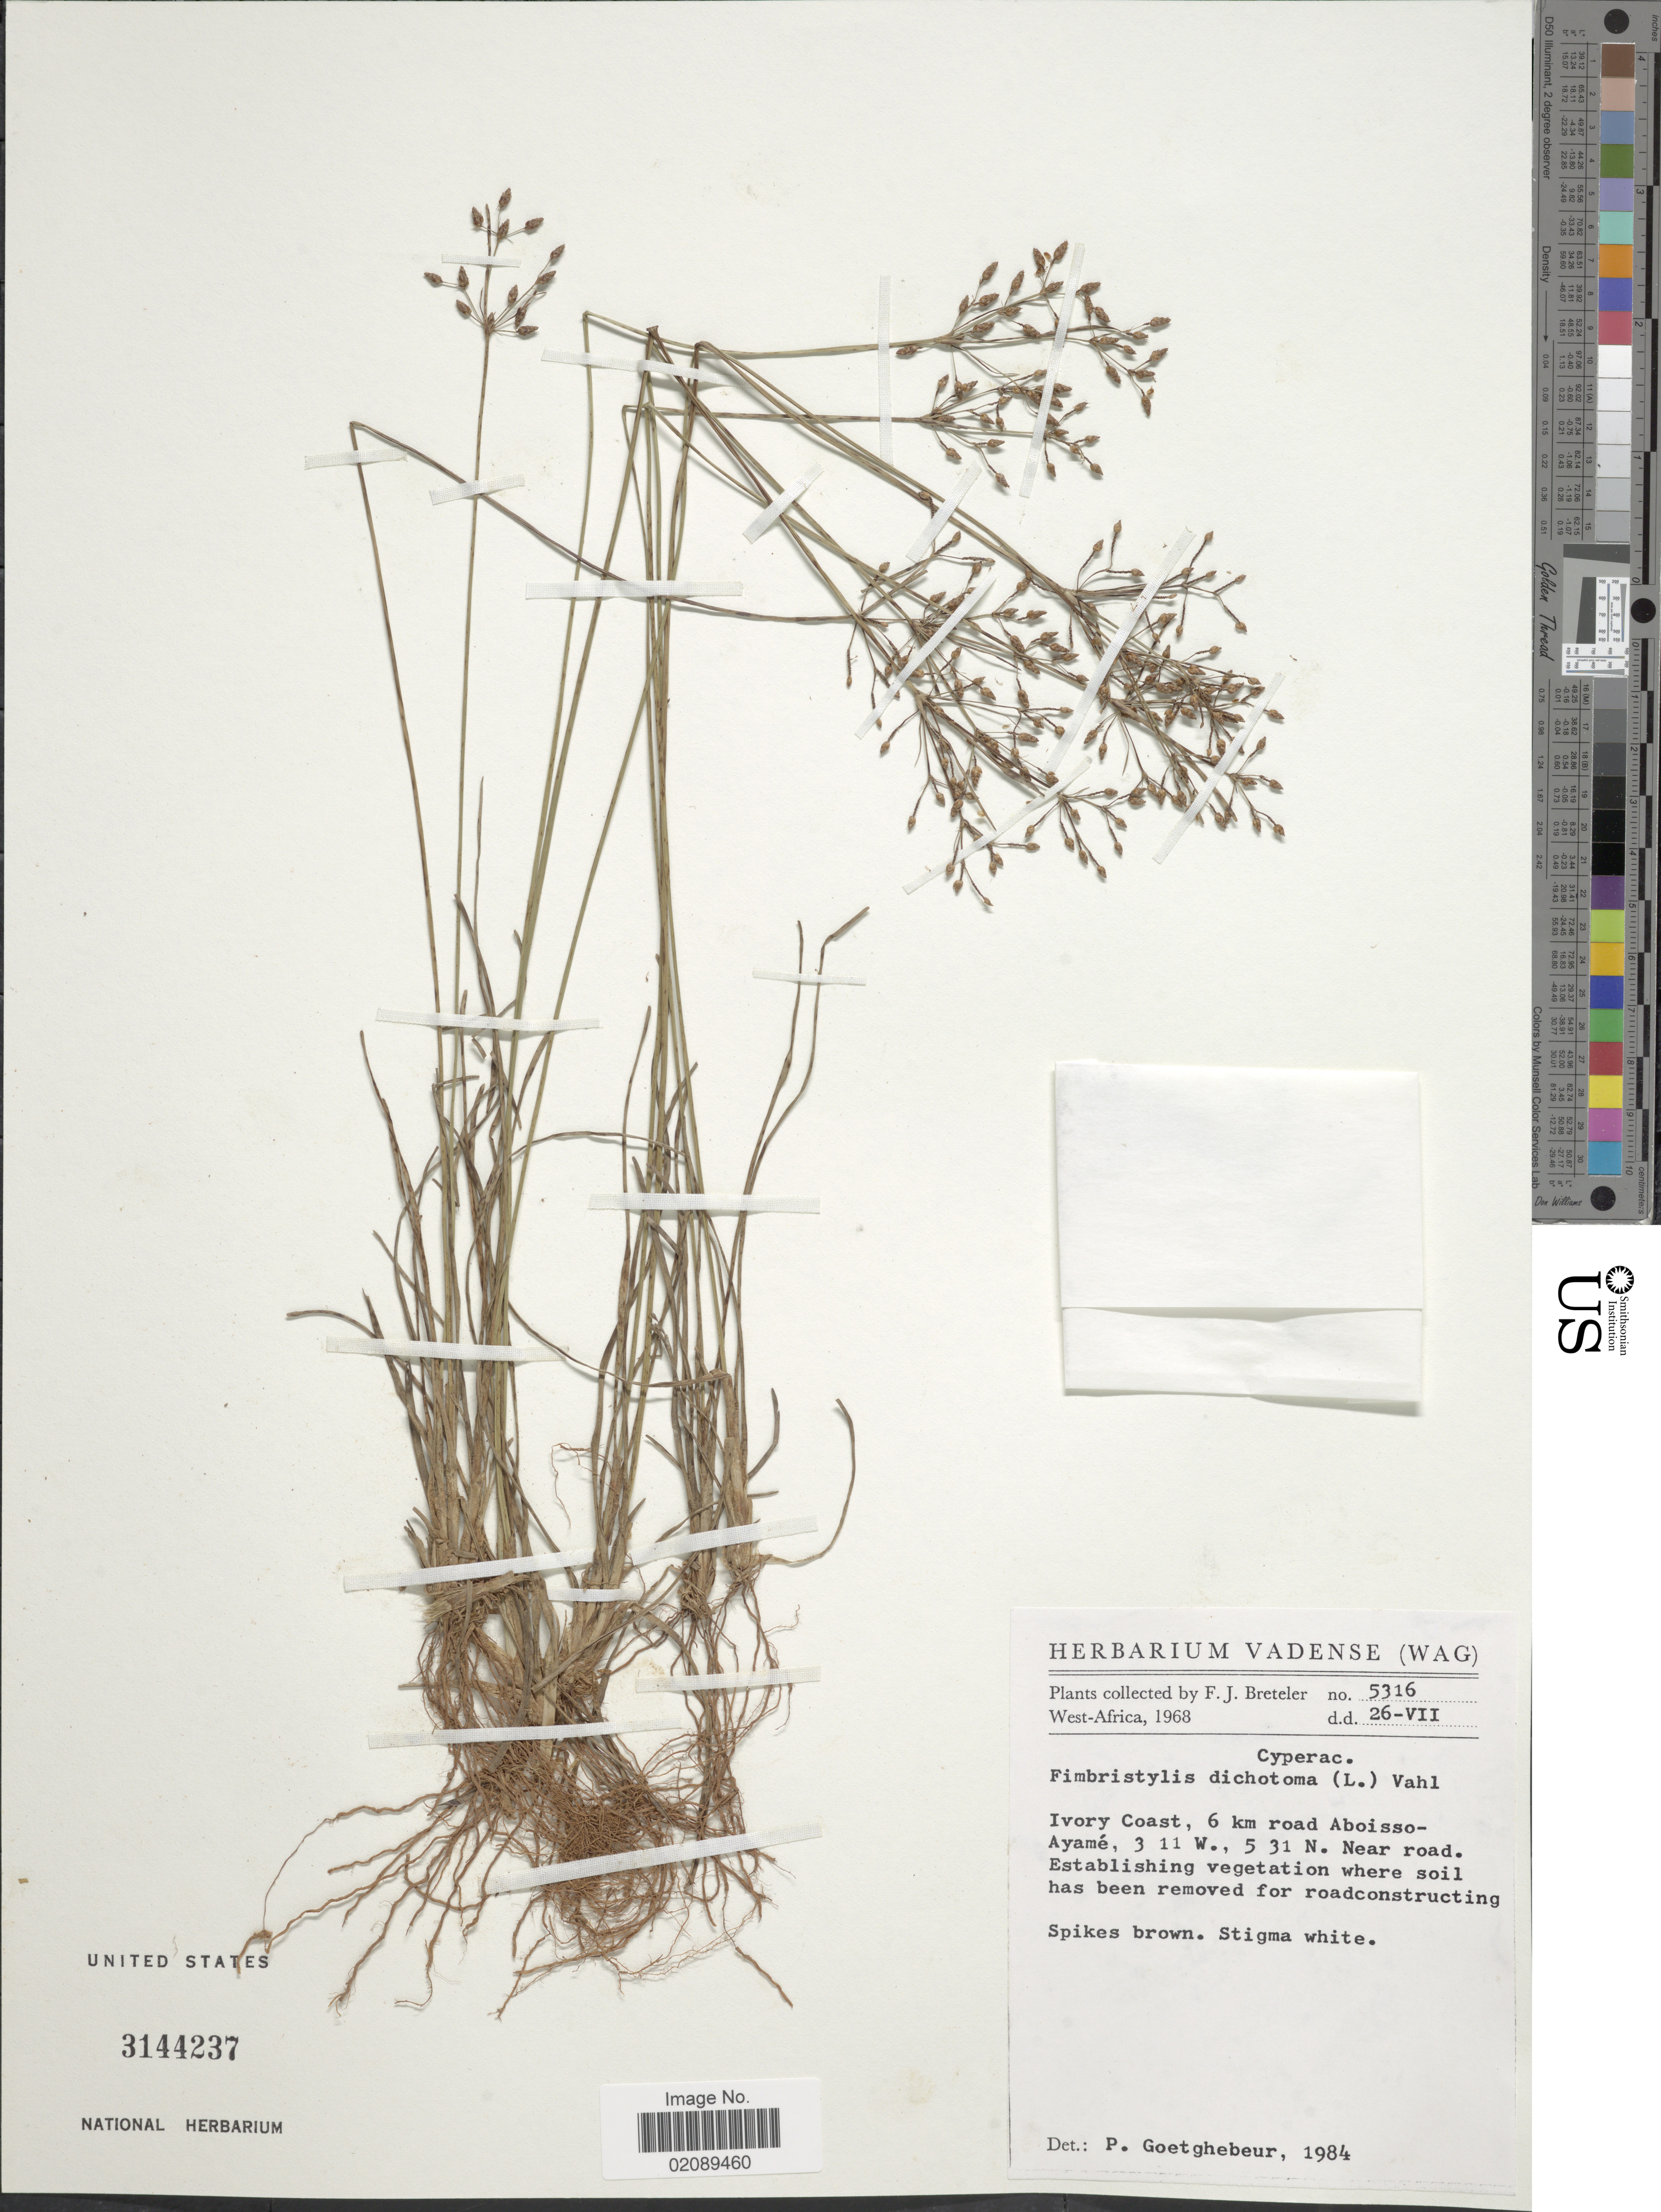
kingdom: Plantae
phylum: Tracheophyta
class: Liliopsida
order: Poales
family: Cyperaceae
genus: Fimbristylis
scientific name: Fimbristylis dichotoma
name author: (L.) Vahl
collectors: F. J. Breteler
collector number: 5316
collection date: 1968-07-26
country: Ivory Coast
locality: West-Africa, 6 km road Aboisso-Ayame, near road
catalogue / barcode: US 3144237